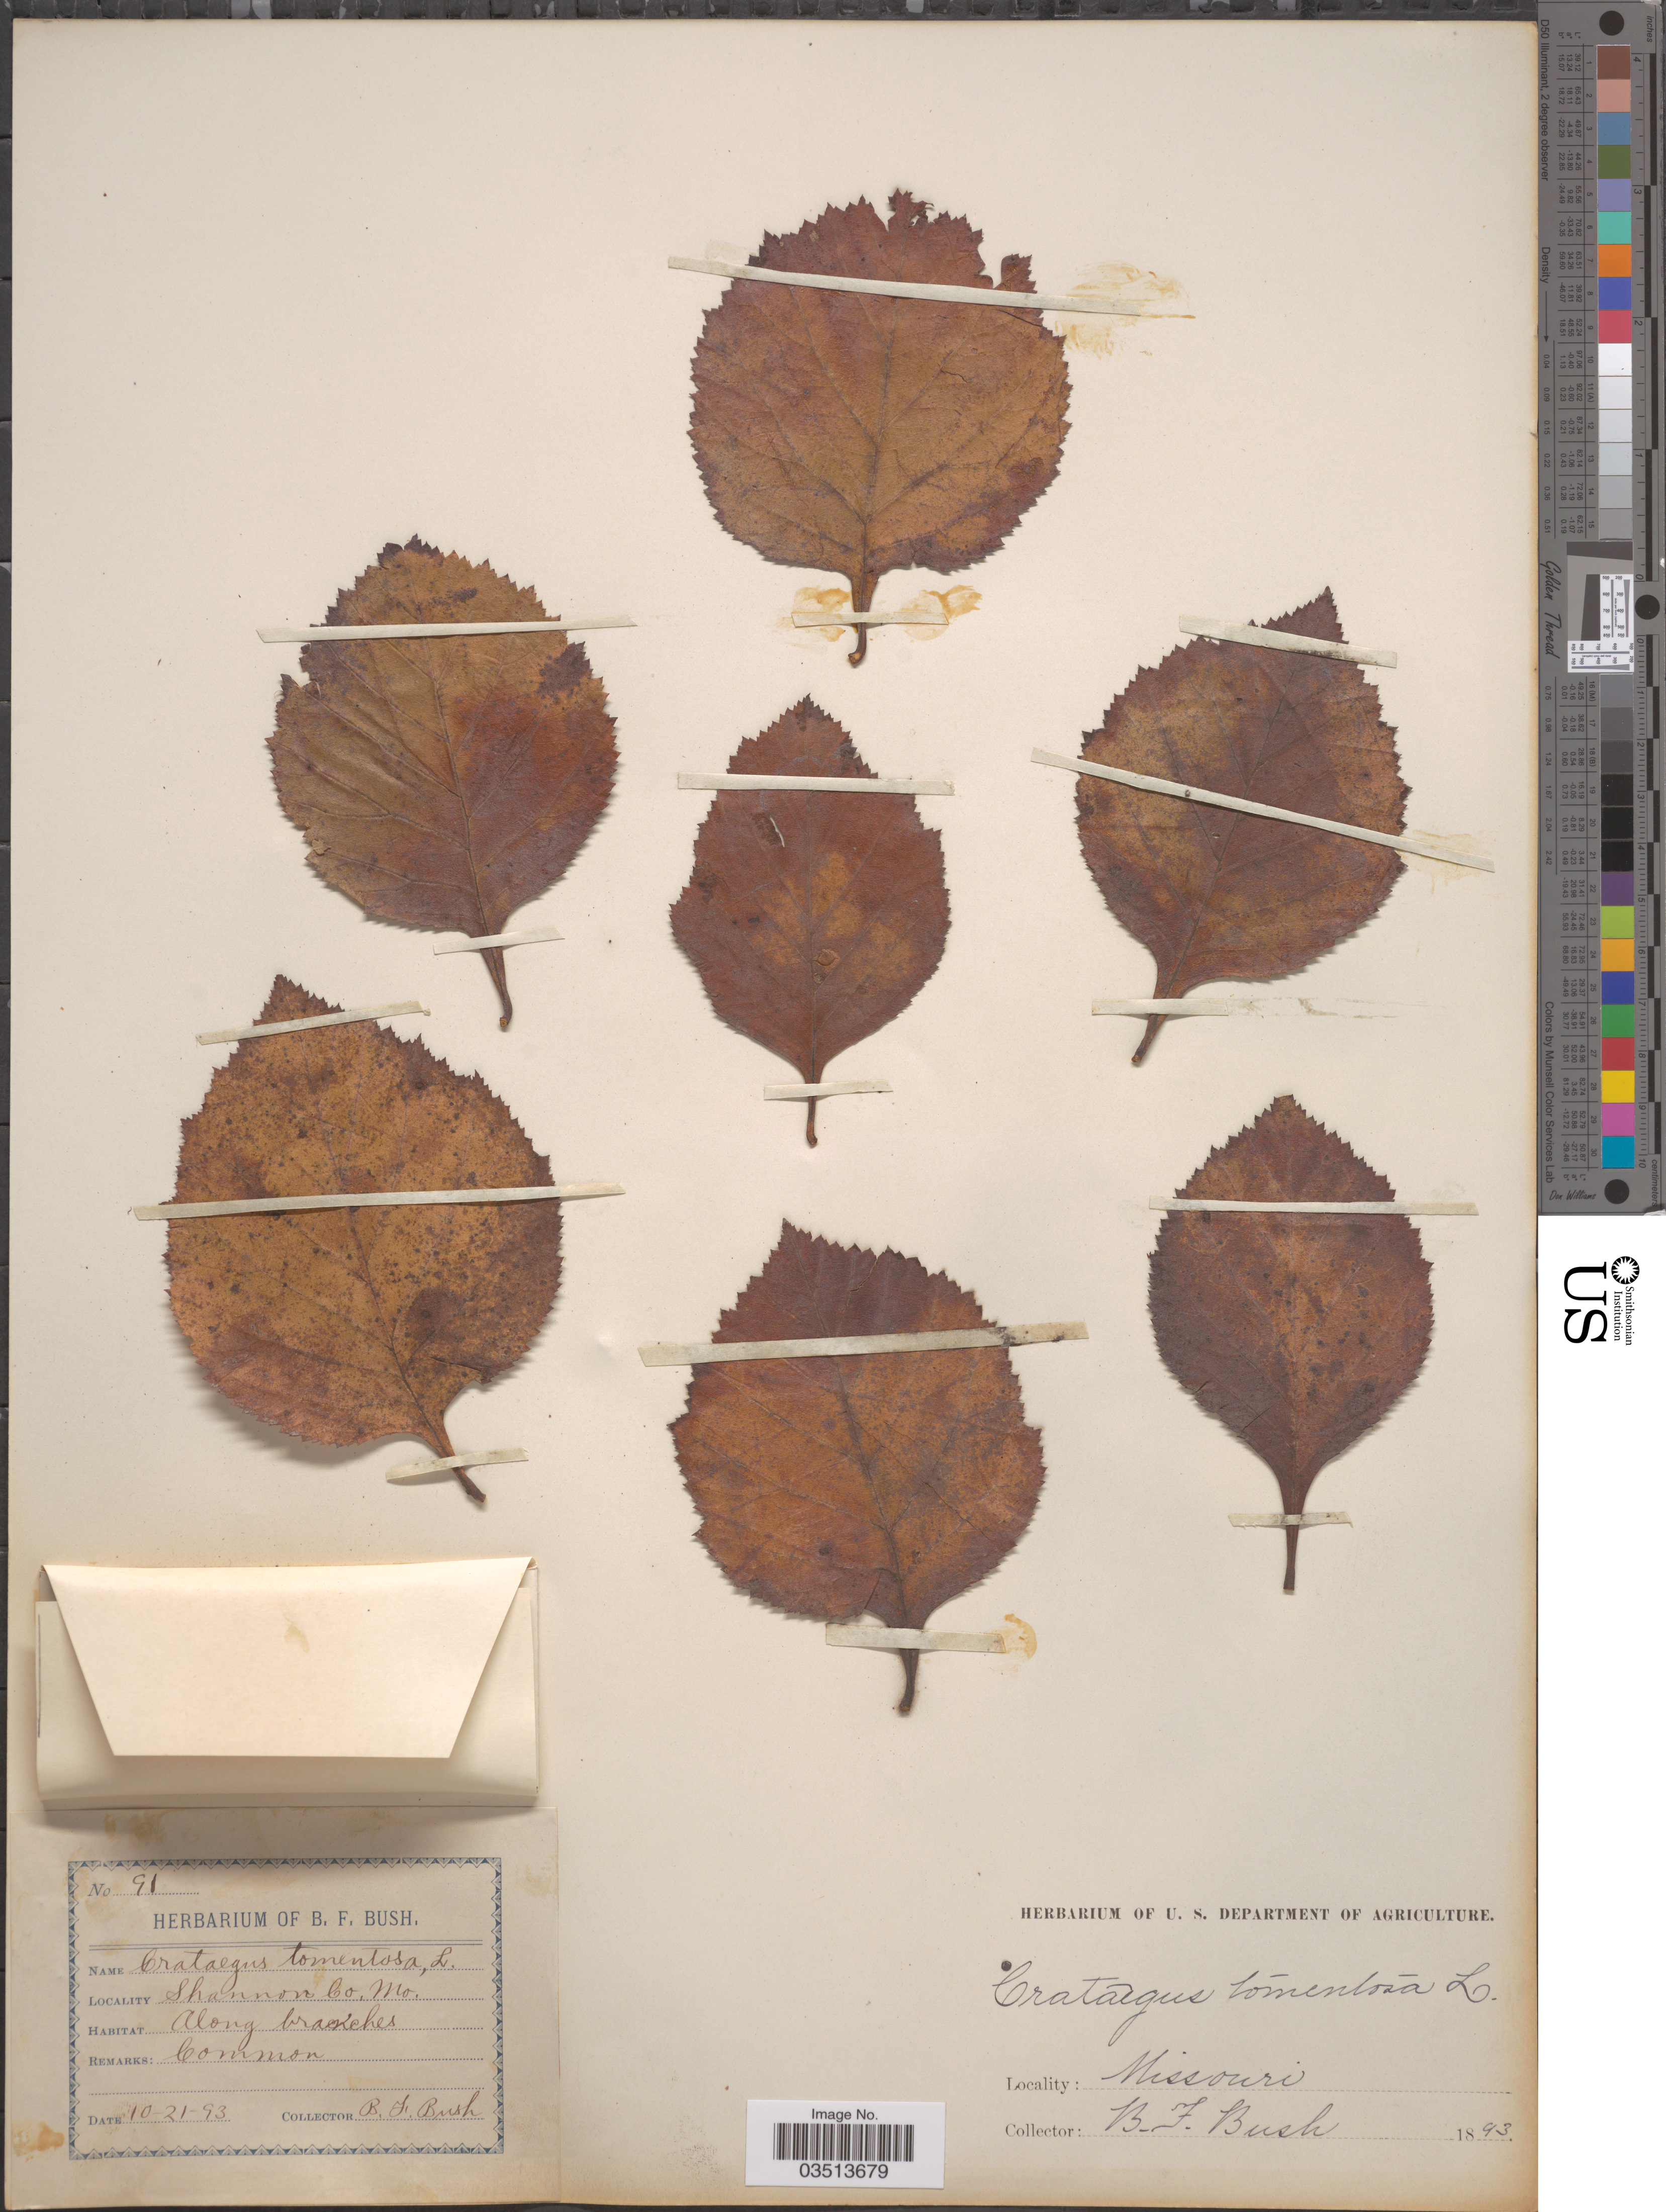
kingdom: Plantae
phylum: Tracheophyta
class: Magnoliopsida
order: Rosales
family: Rosaceae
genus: Crataegus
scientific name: Crataegus calpodendron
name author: (Ehrh.) Medik.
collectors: B. F. Bush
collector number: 91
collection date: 1893-10-21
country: United States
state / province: Missouri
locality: Shannon Co.